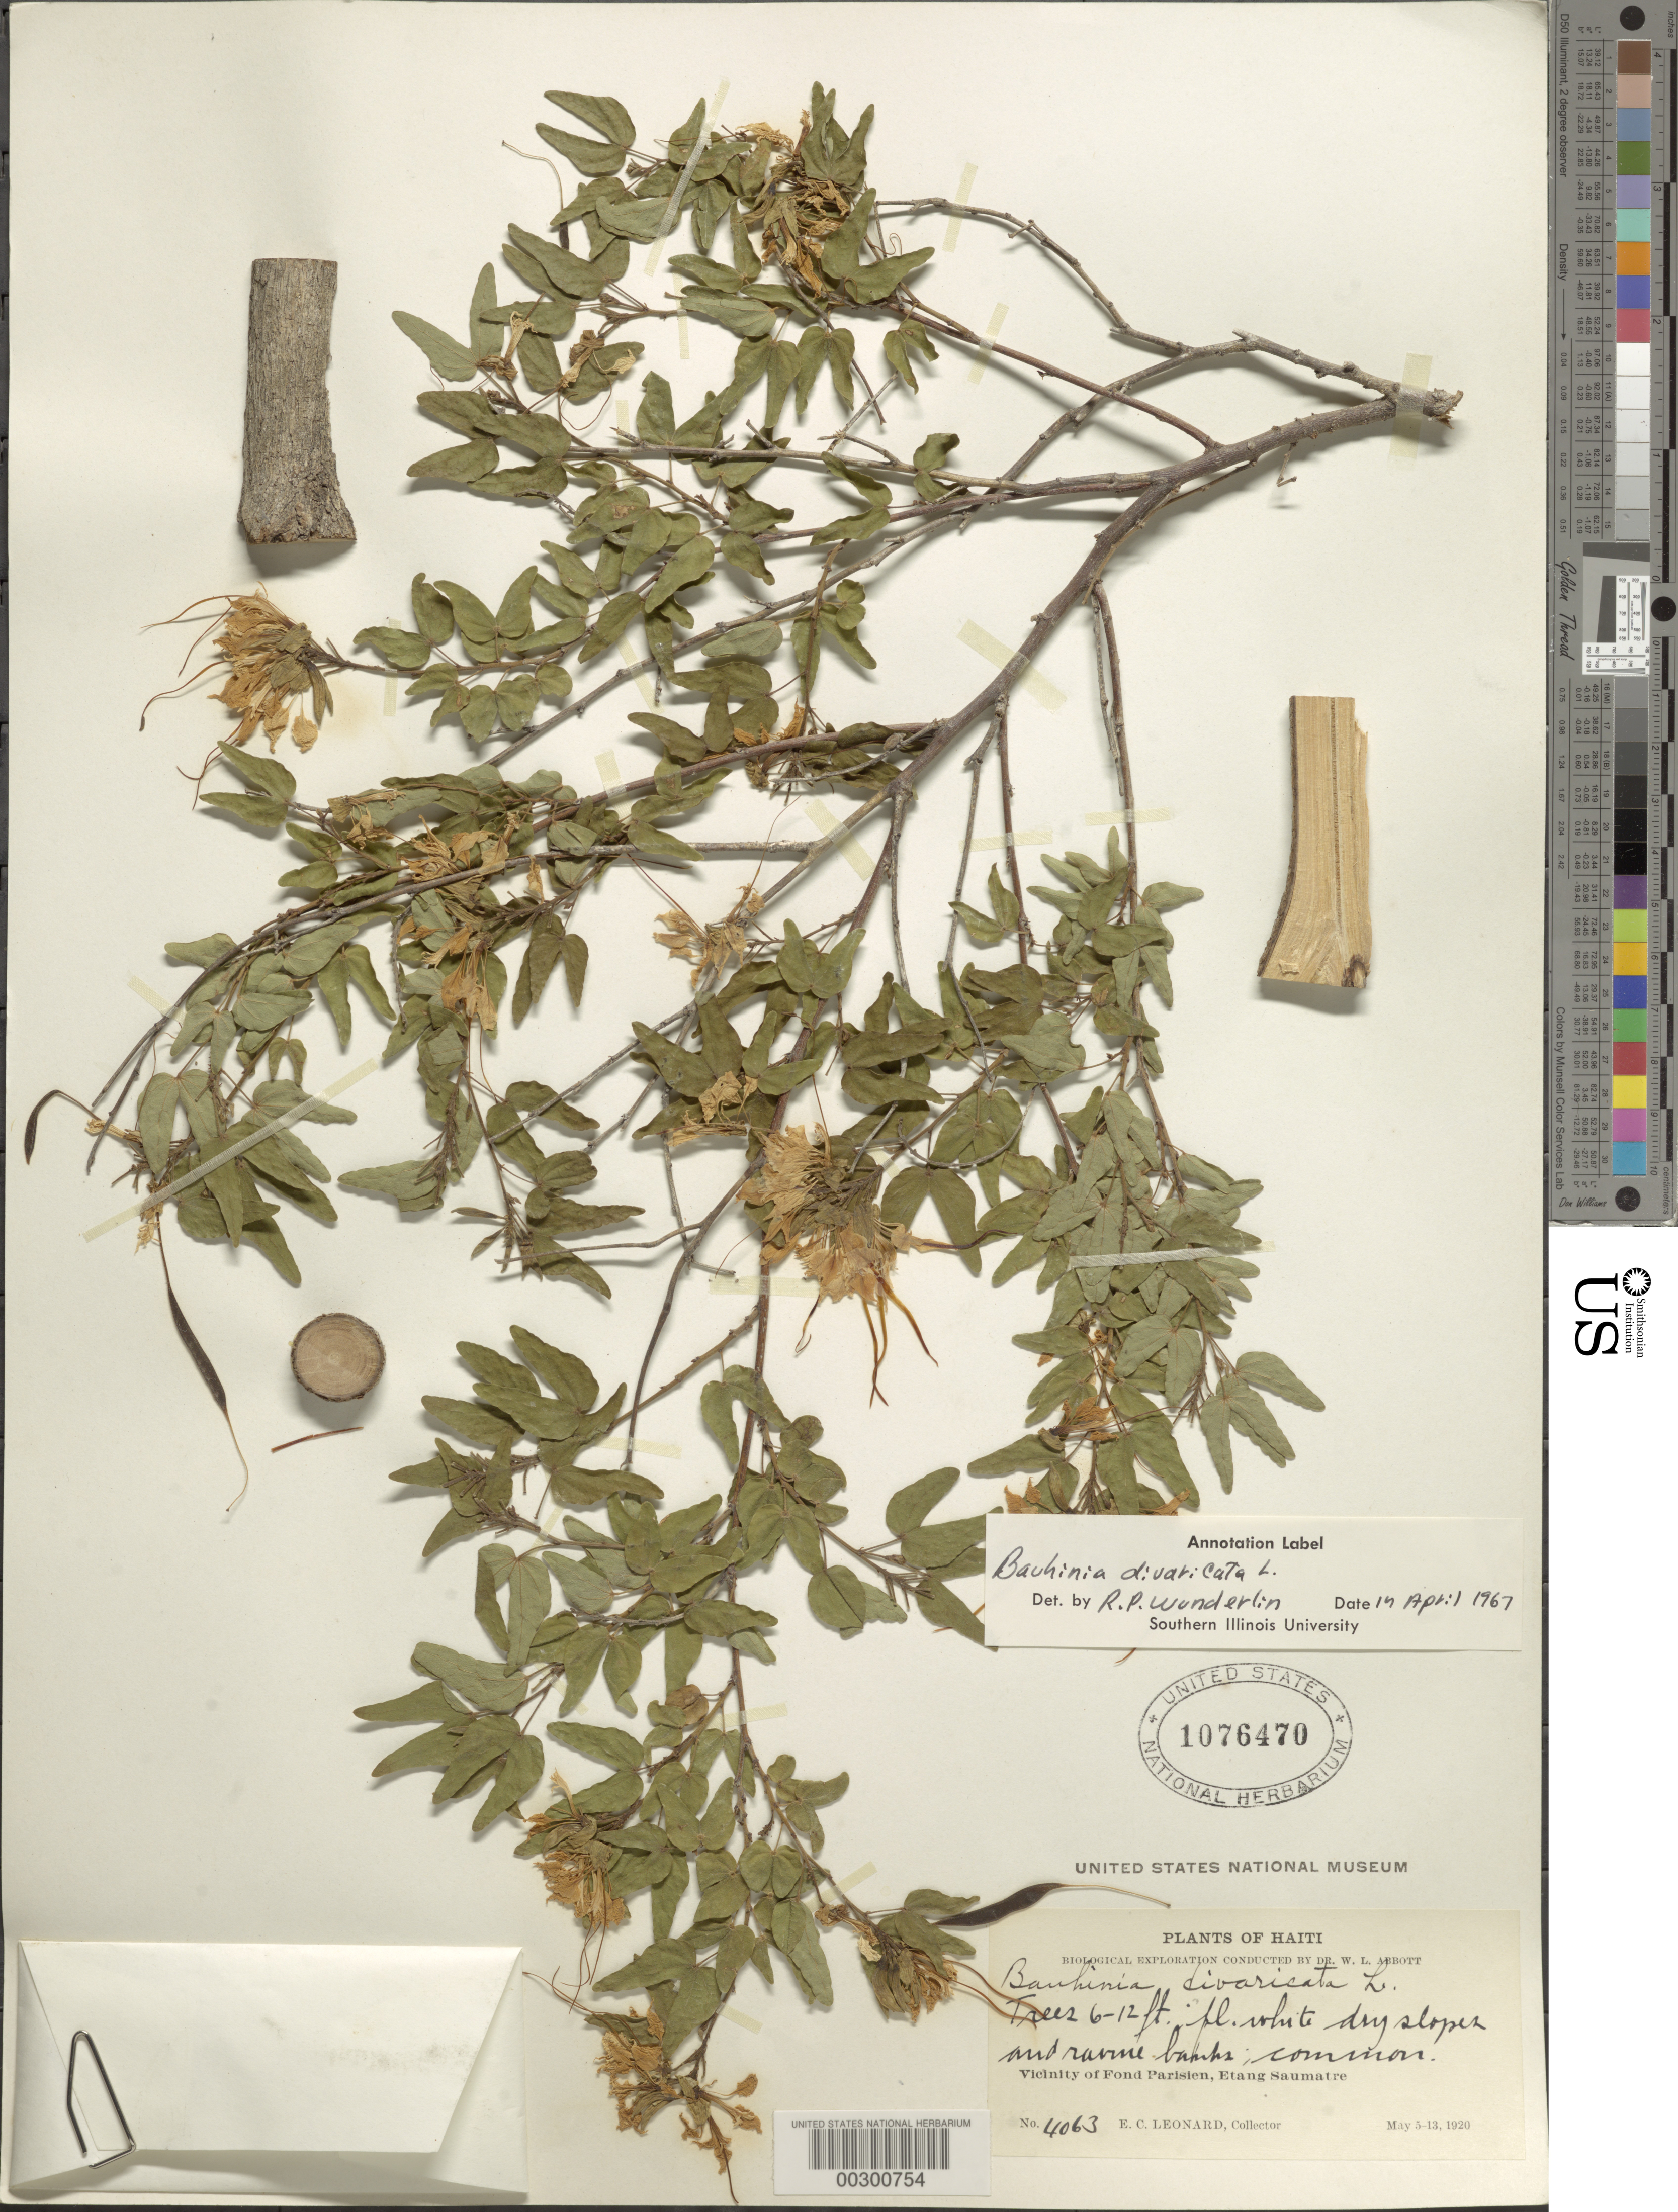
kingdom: Plantae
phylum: Tracheophyta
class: Magnoliopsida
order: Fabales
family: Fabaceae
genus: Bauhinia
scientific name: Bauhinia divaricata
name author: L.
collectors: E. C. Leonard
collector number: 4063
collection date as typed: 05 May 1920 to 13 May 1920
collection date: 1920-05-05/1920-05-13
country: Haiti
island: Hispaniola Island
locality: Vicinity of fond parisien, etang saumatre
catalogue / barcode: US 1076470